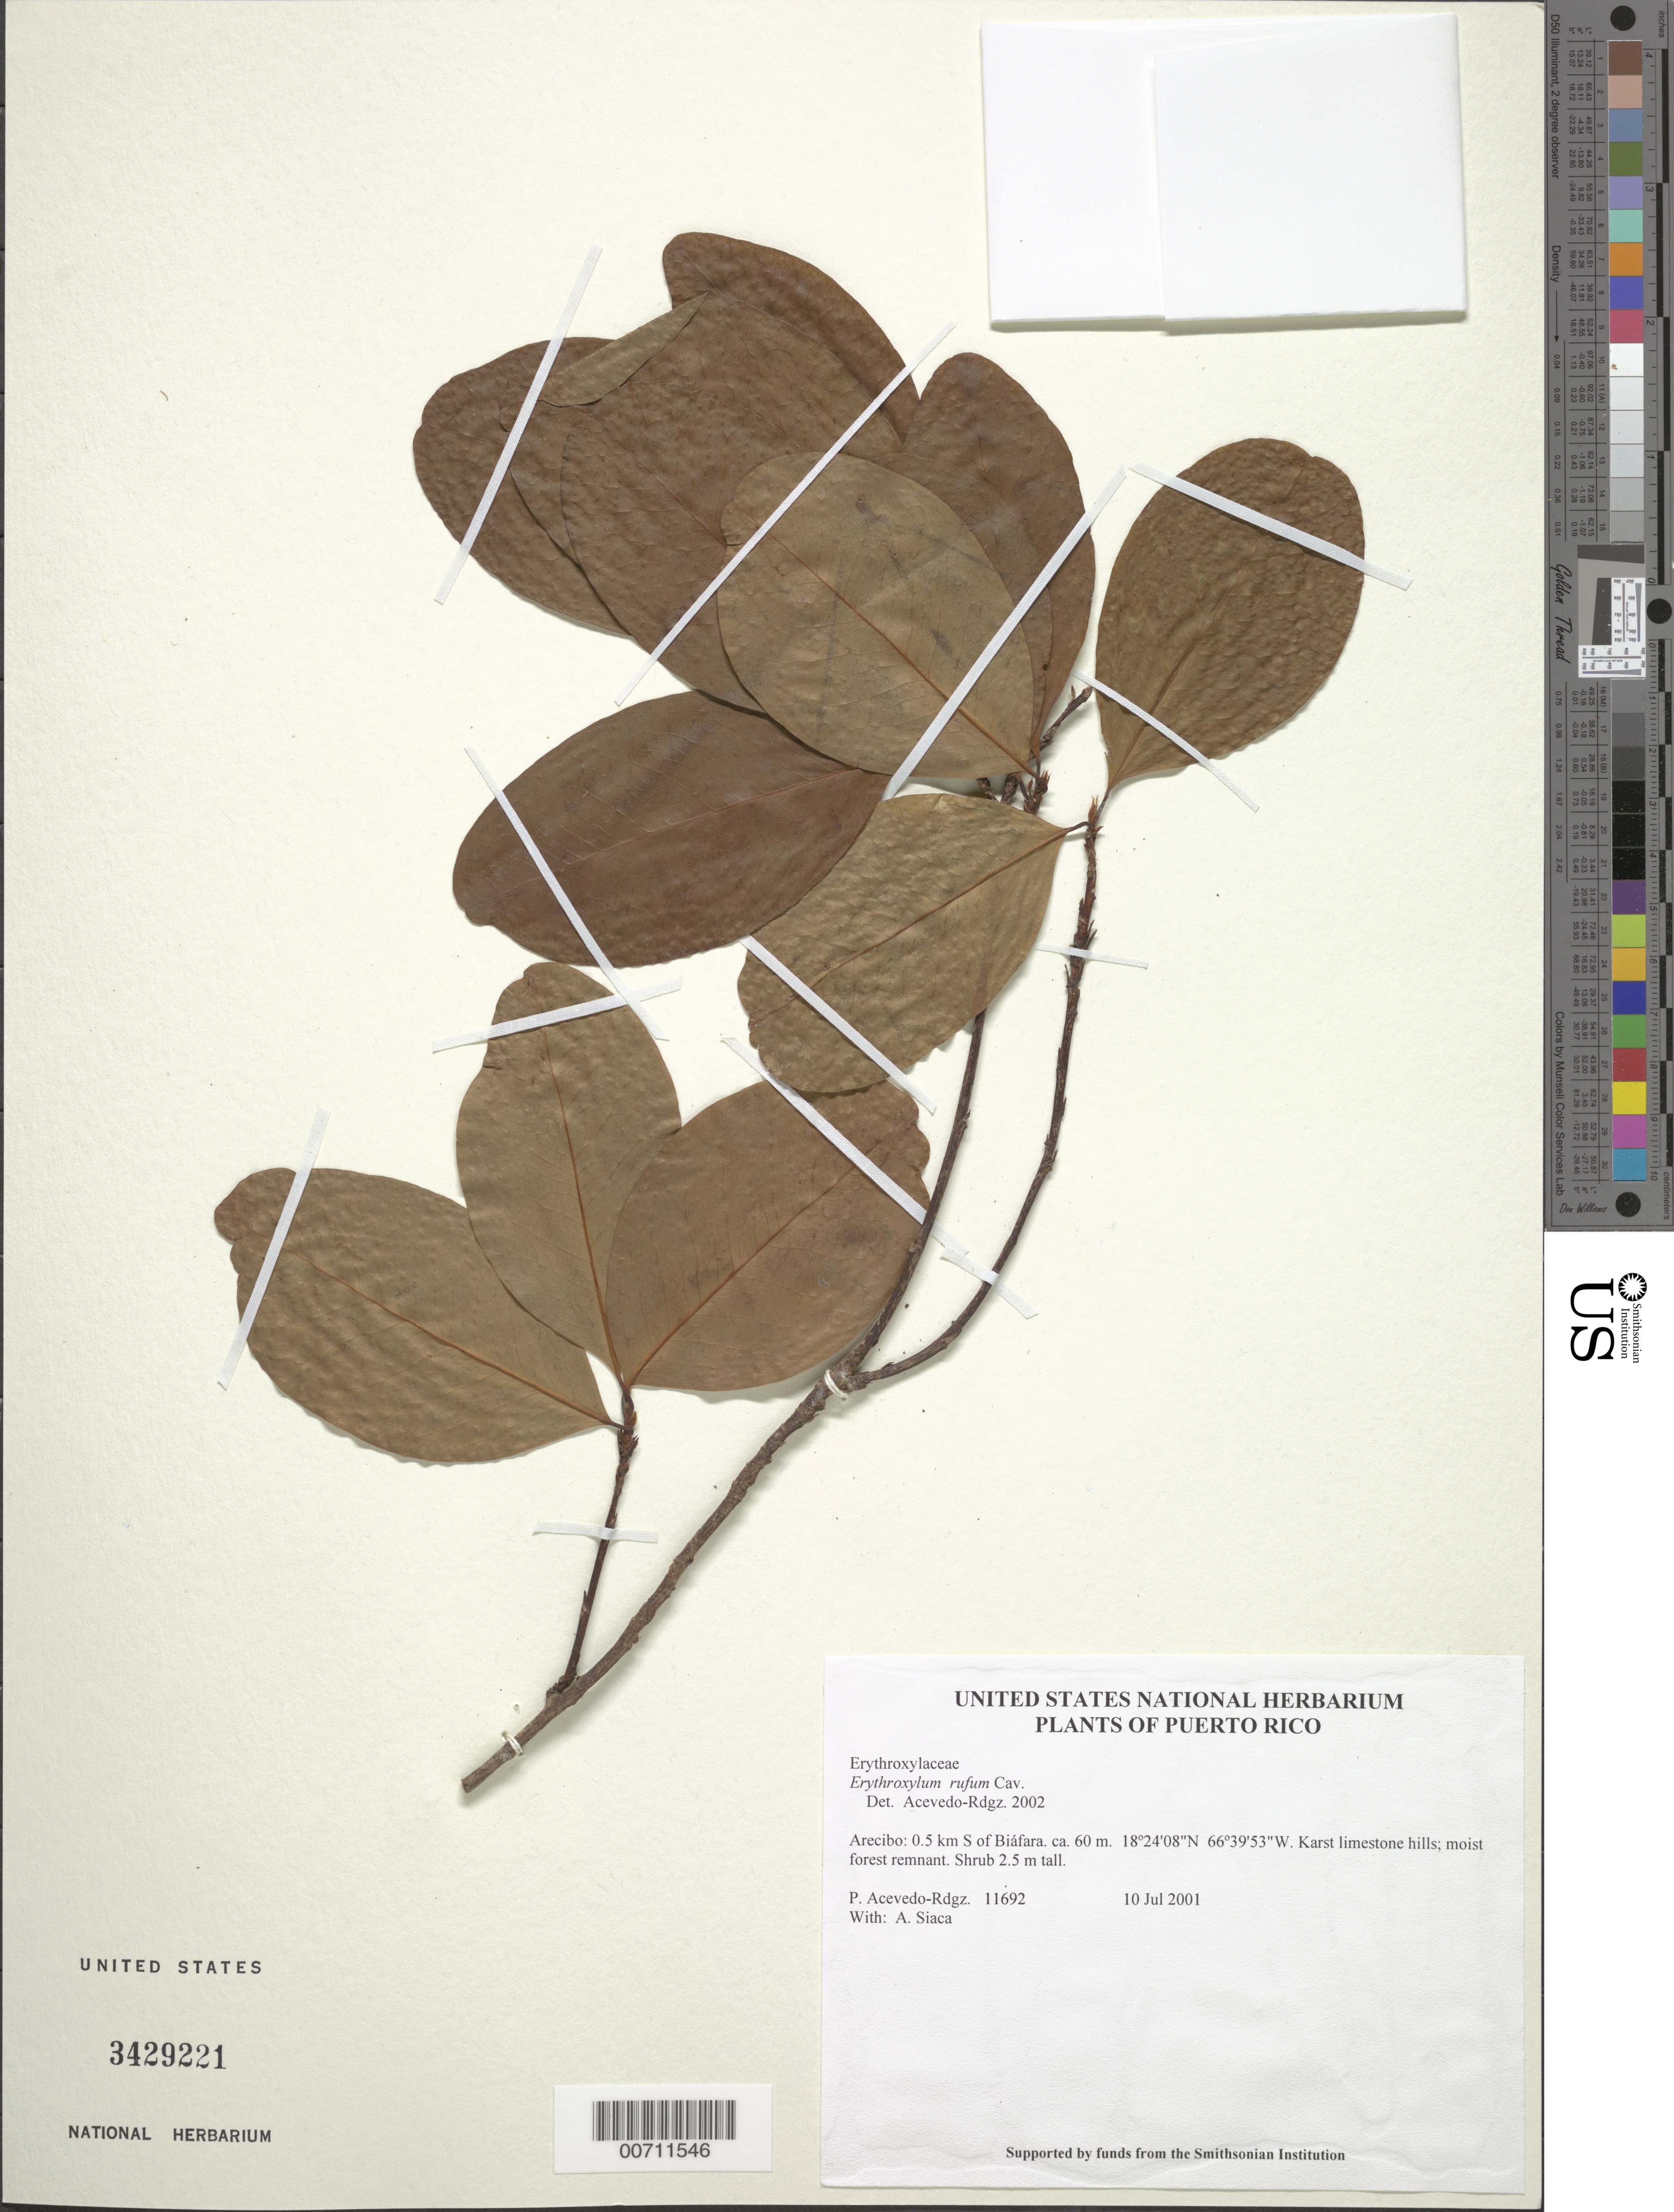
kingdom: Plantae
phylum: Tracheophyta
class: Magnoliopsida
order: Malpighiales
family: Erythroxylaceae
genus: Erythroxylum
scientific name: Erythroxylum rufum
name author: Cav.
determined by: Acevedo-Rodríguez, P., (BOT), Smithsonian Institution - National Museum of Natural History (UNITED STATES)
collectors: P. Acevedo-Rodr. & A. Siaca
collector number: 11692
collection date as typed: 10 Jul 2001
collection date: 2001-07-10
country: Puerto Rico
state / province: Arecibo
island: Puerto Rico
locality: Arecibo: 0.5 km S of Biáfara.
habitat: Karst limestone hills; moist forest remnant.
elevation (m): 60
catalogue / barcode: US 3429221